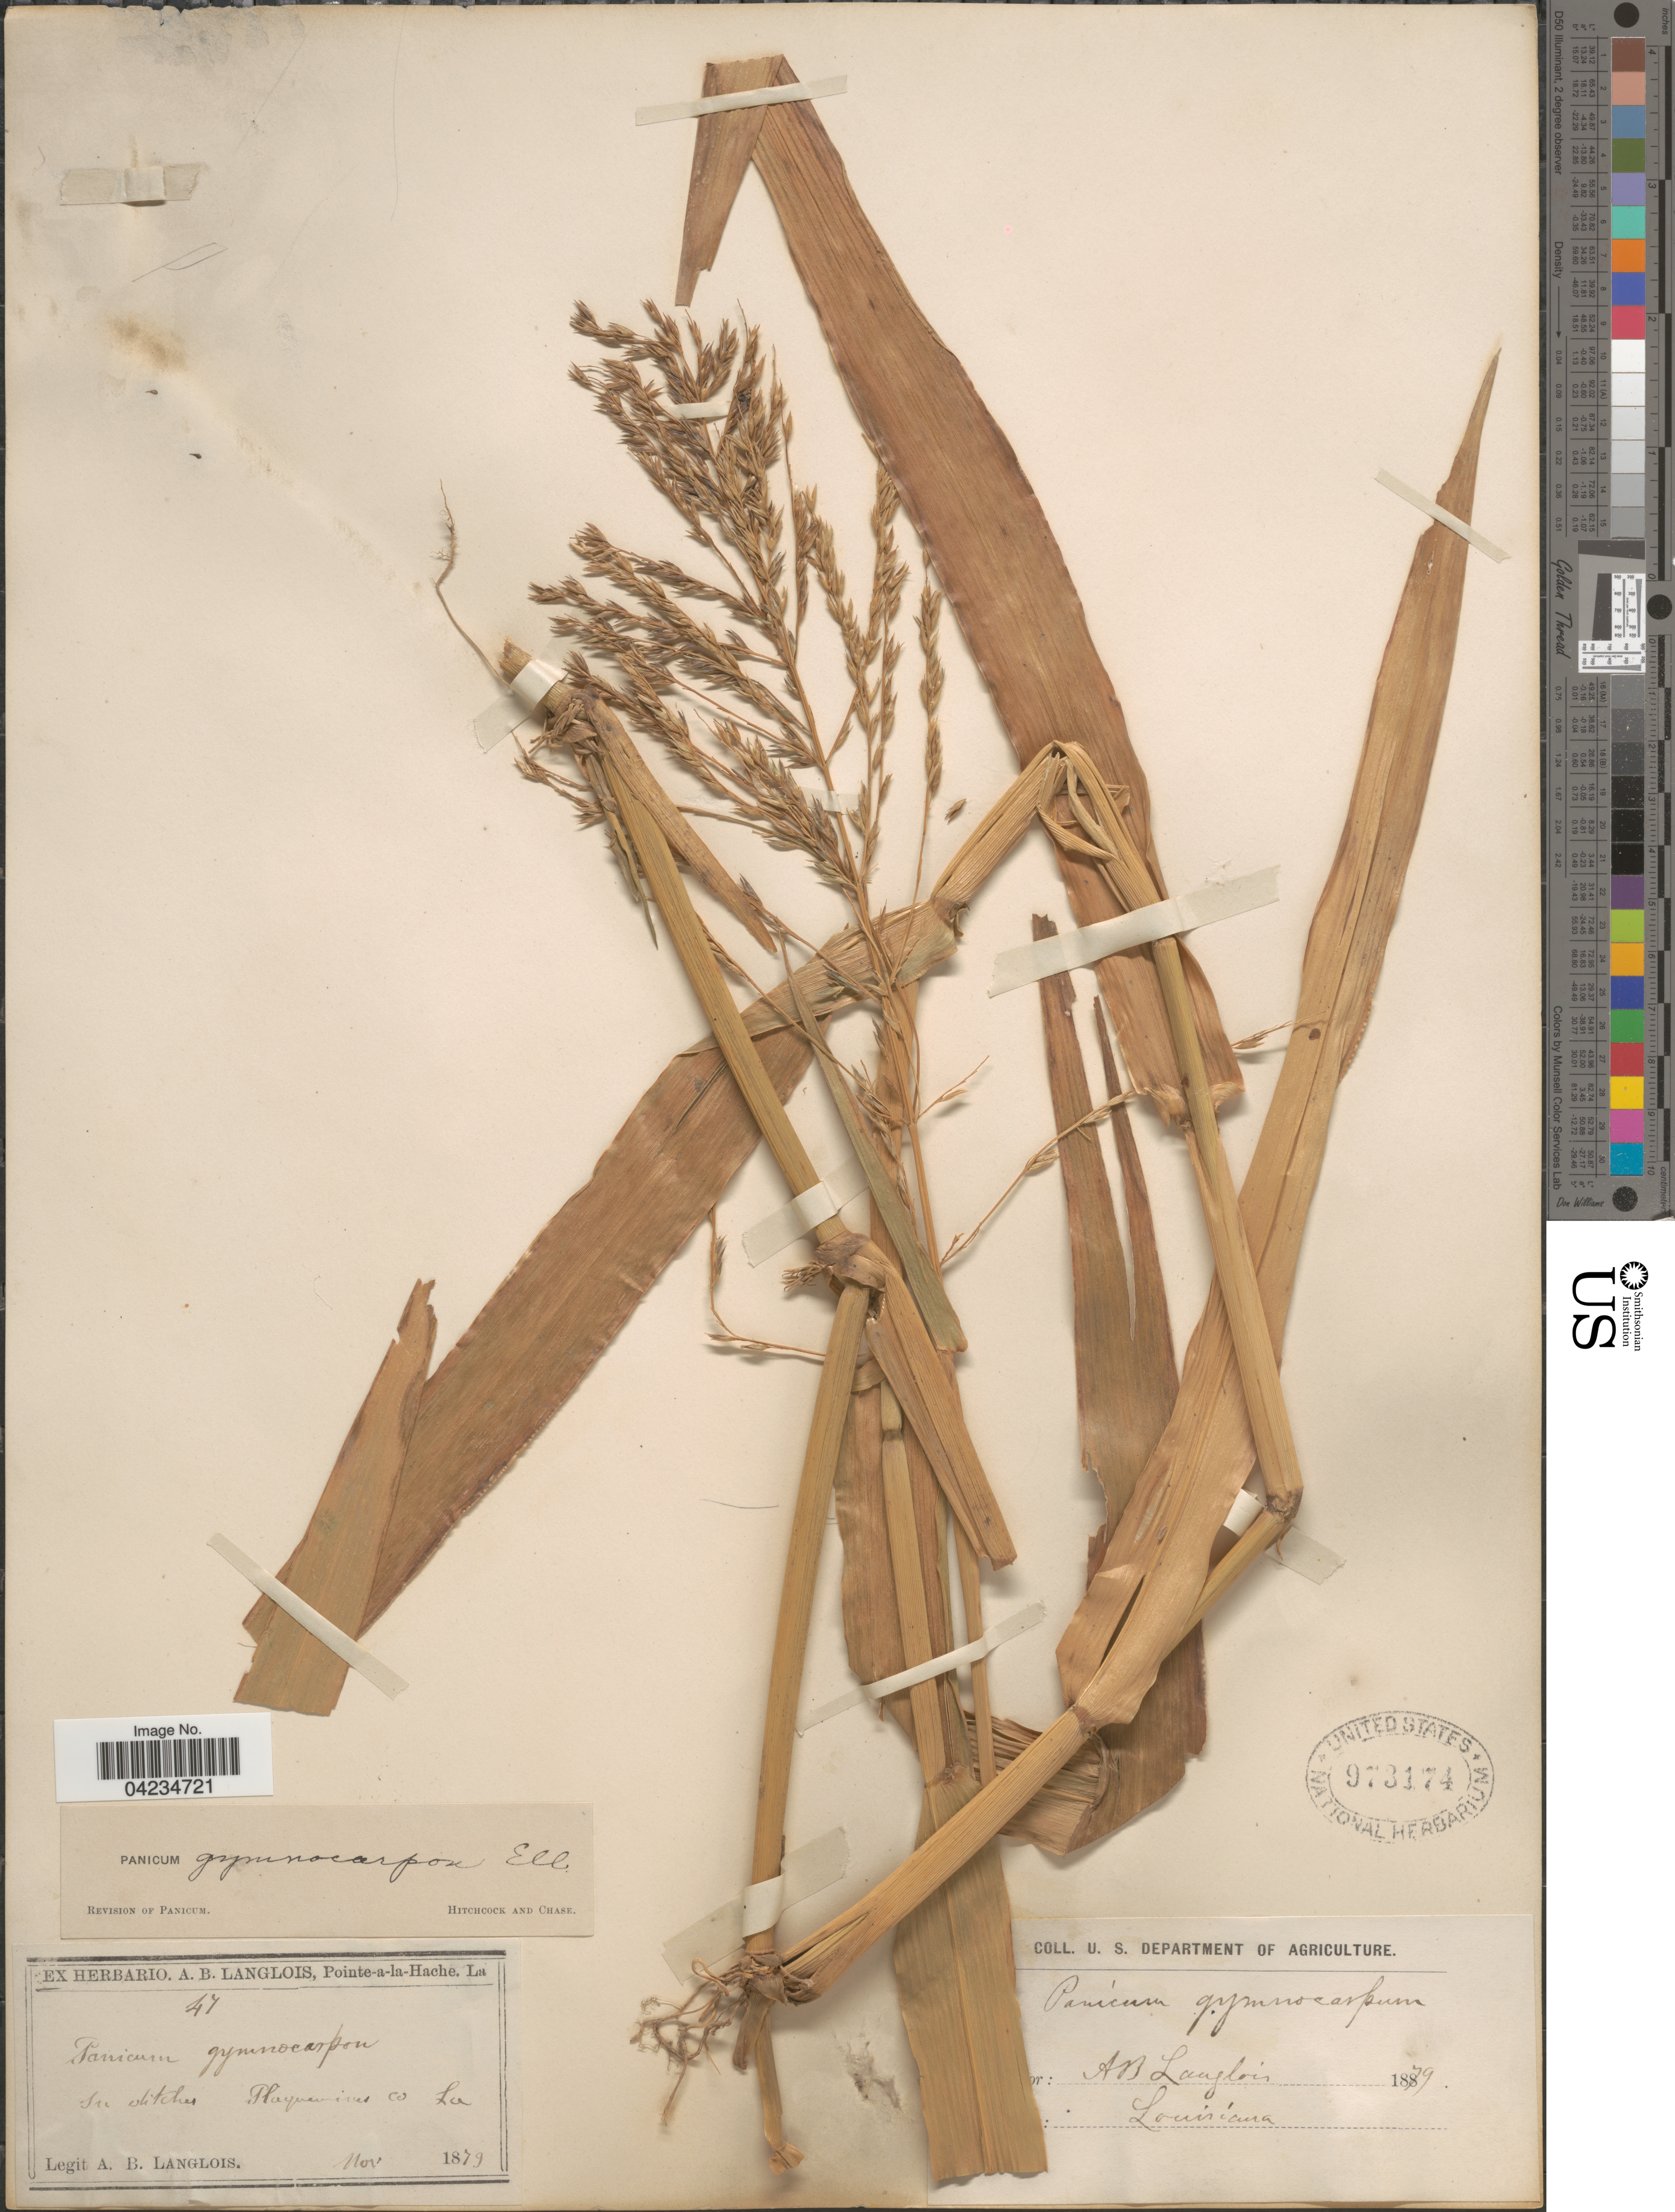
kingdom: Plantae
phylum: Tracheophyta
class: Liliopsida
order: Poales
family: Poaceae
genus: Phanopyrum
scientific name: Phanopyrum gymnocarpon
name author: (Elliott) Nash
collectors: A. Langlois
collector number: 47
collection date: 1879-11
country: United States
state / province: Louisiana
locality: In ditches Plaquemines Co.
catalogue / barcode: US 973174